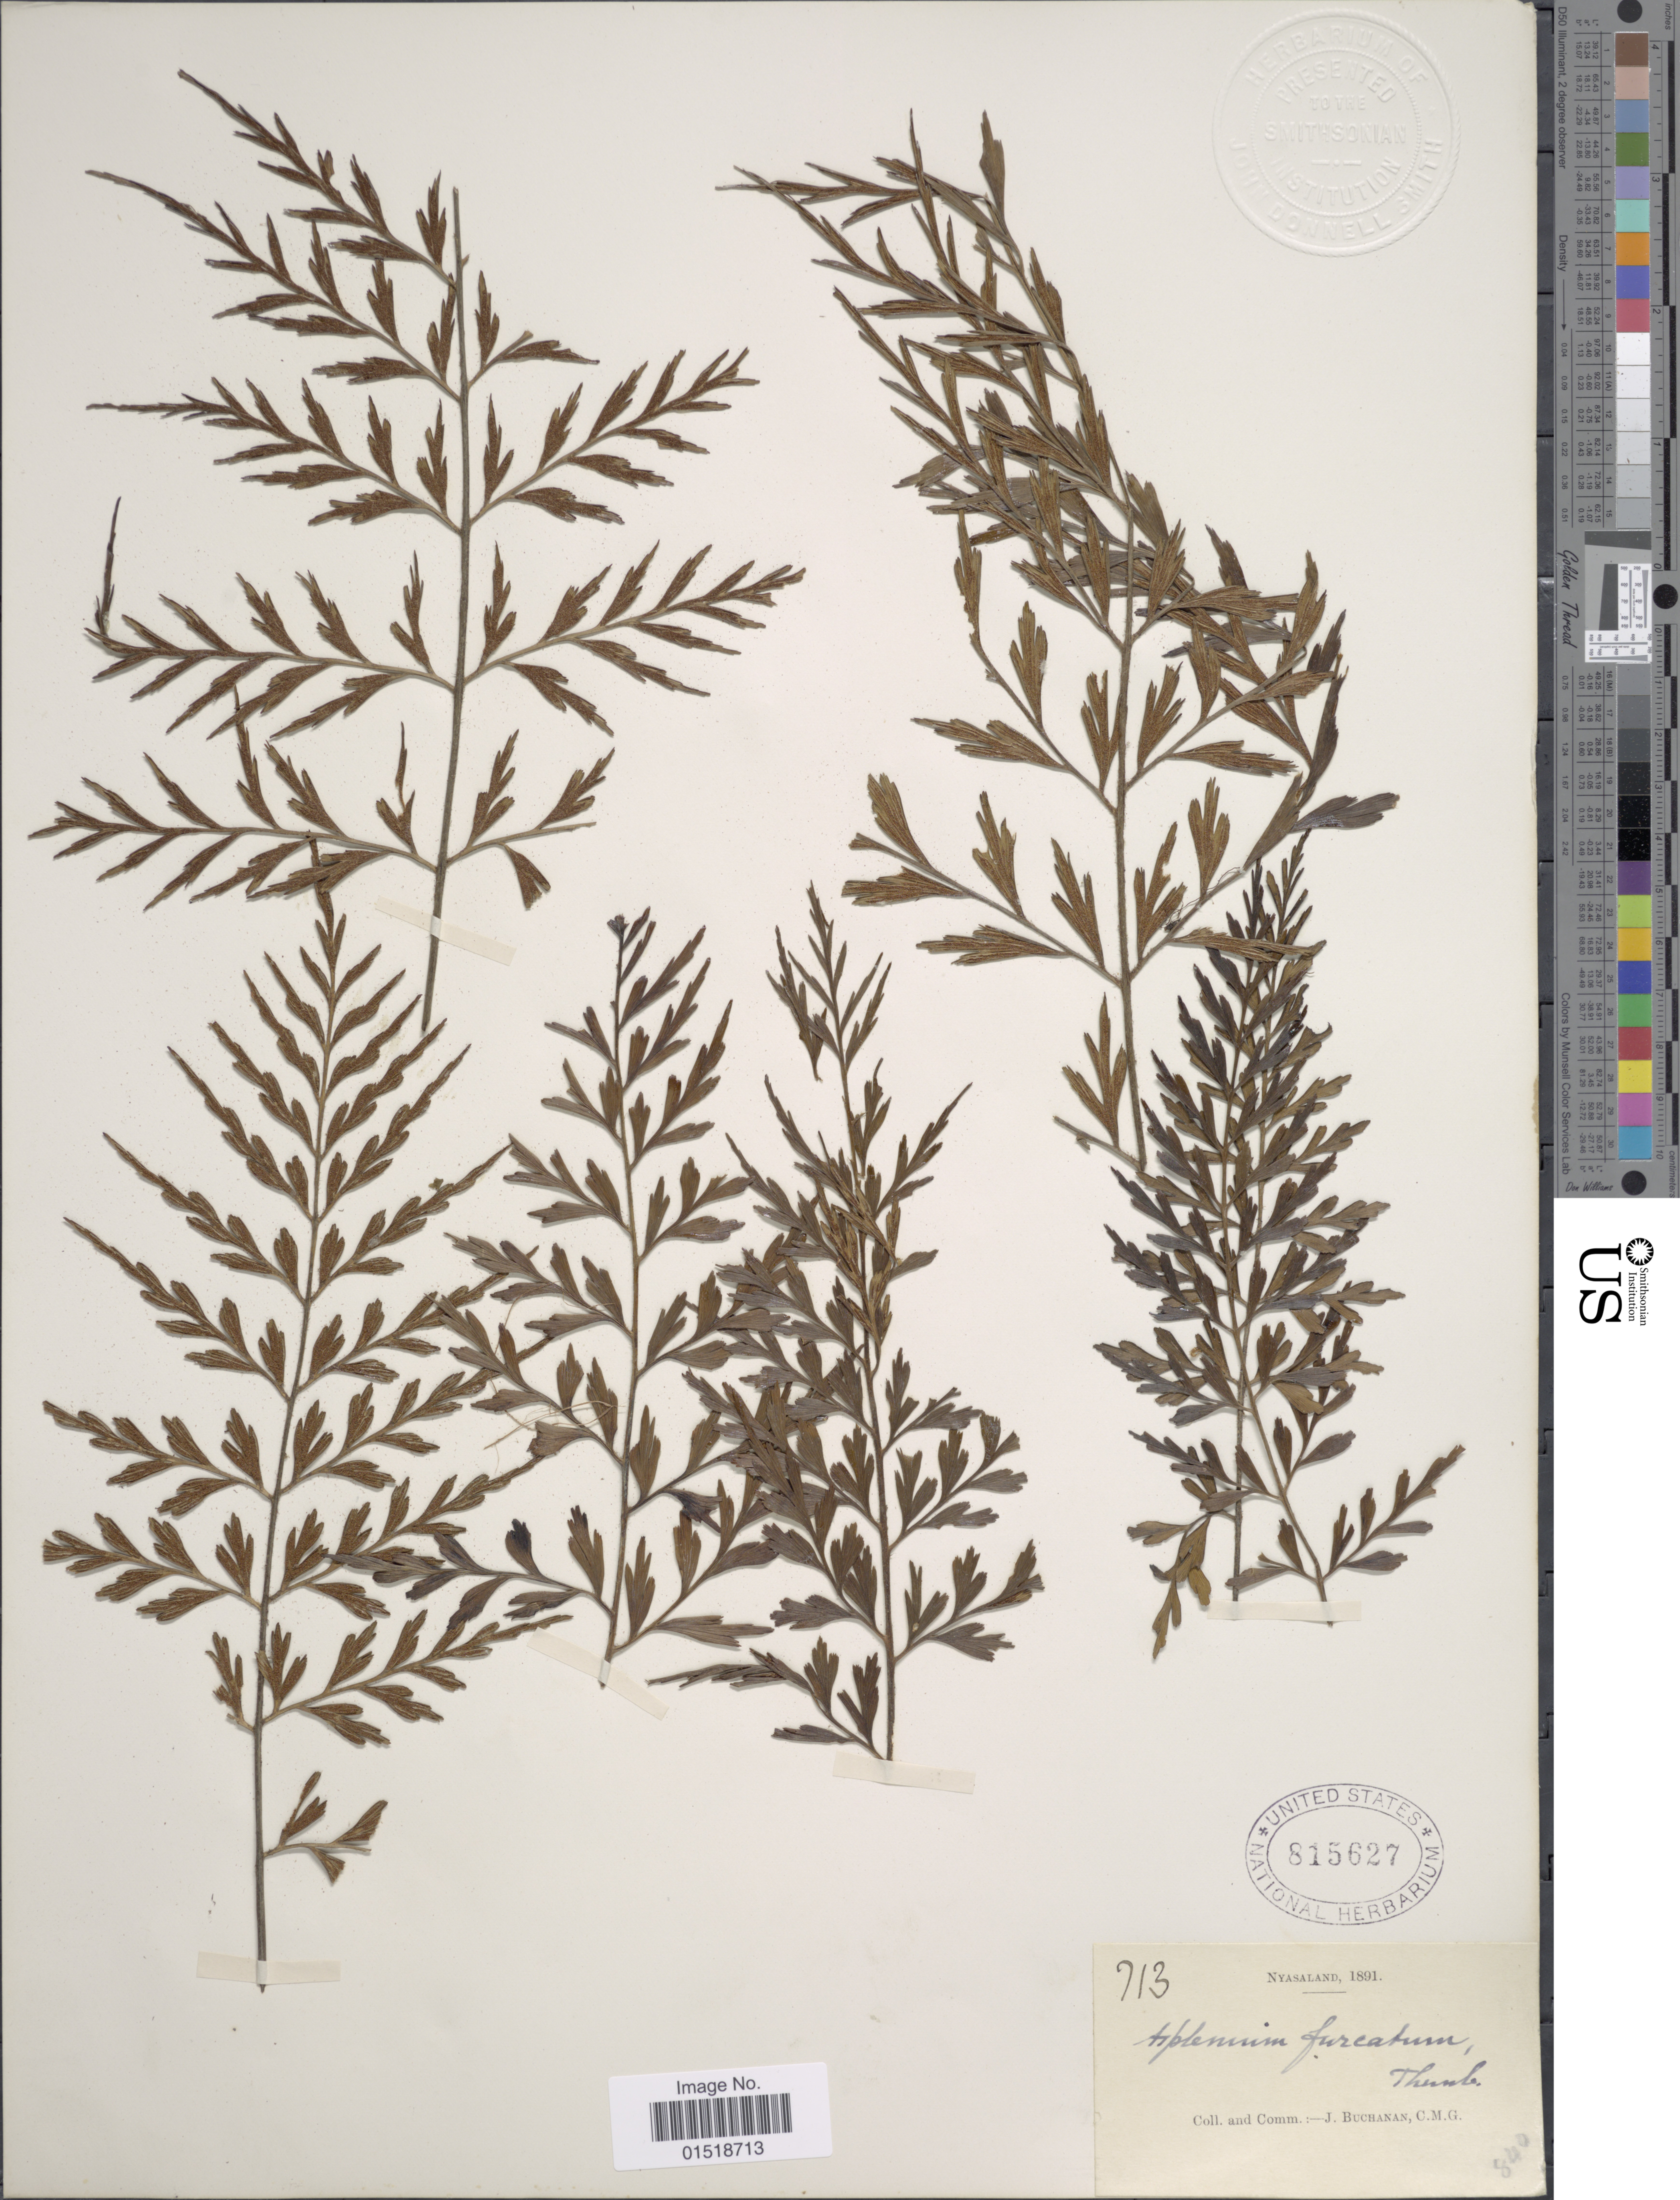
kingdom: Plantae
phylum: Tracheophyta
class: Polypodiopsida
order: Polypodiales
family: Aspleniaceae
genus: Asplenium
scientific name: Asplenium aethiopicum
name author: (Burm. f.) Bech.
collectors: J. Buchanan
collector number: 713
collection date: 1891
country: Malawi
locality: Nyasaland.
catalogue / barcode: US 815627